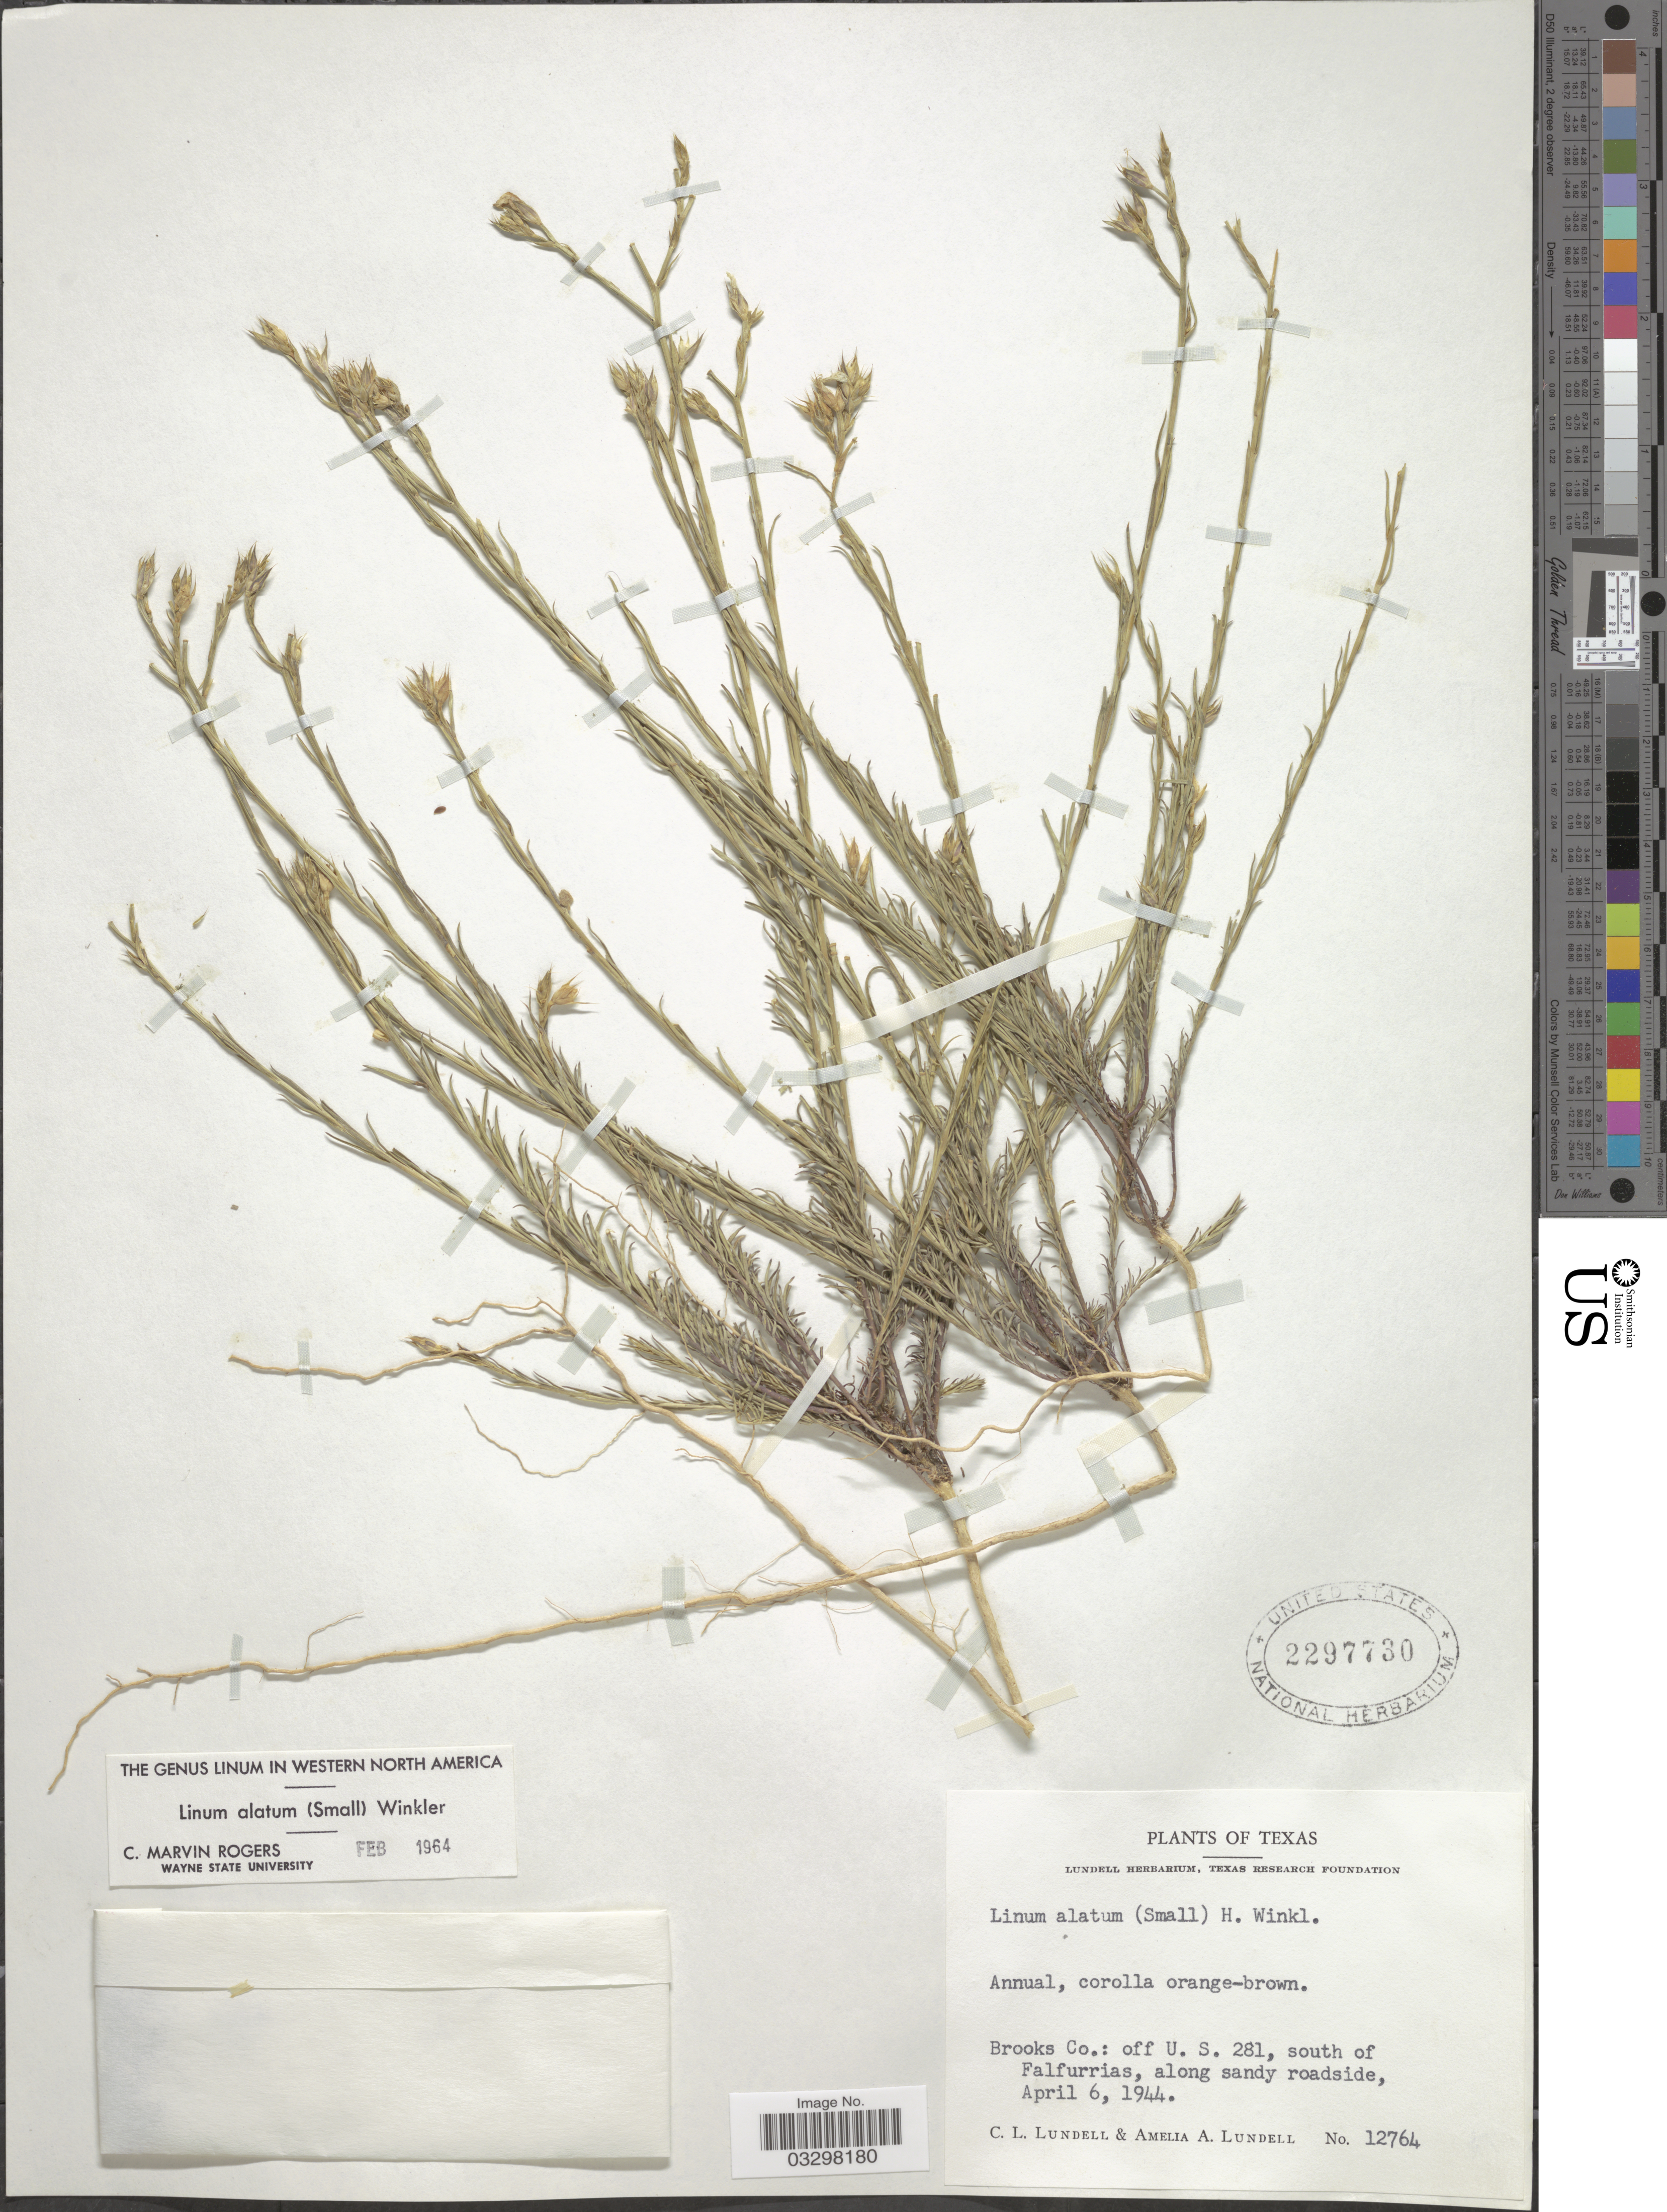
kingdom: Plantae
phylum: Tracheophyta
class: Magnoliopsida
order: Malpighiales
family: Linaceae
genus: Linum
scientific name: Linum alatum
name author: (Small) H.J.P. Winkl.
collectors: C. L. Lundell & A. A. Lundell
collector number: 12764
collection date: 1944-04-06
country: United States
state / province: Texas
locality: Brooks Co.: off U.S. 281, south of Falfurrias, along sandy roadside.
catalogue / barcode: US 2297730